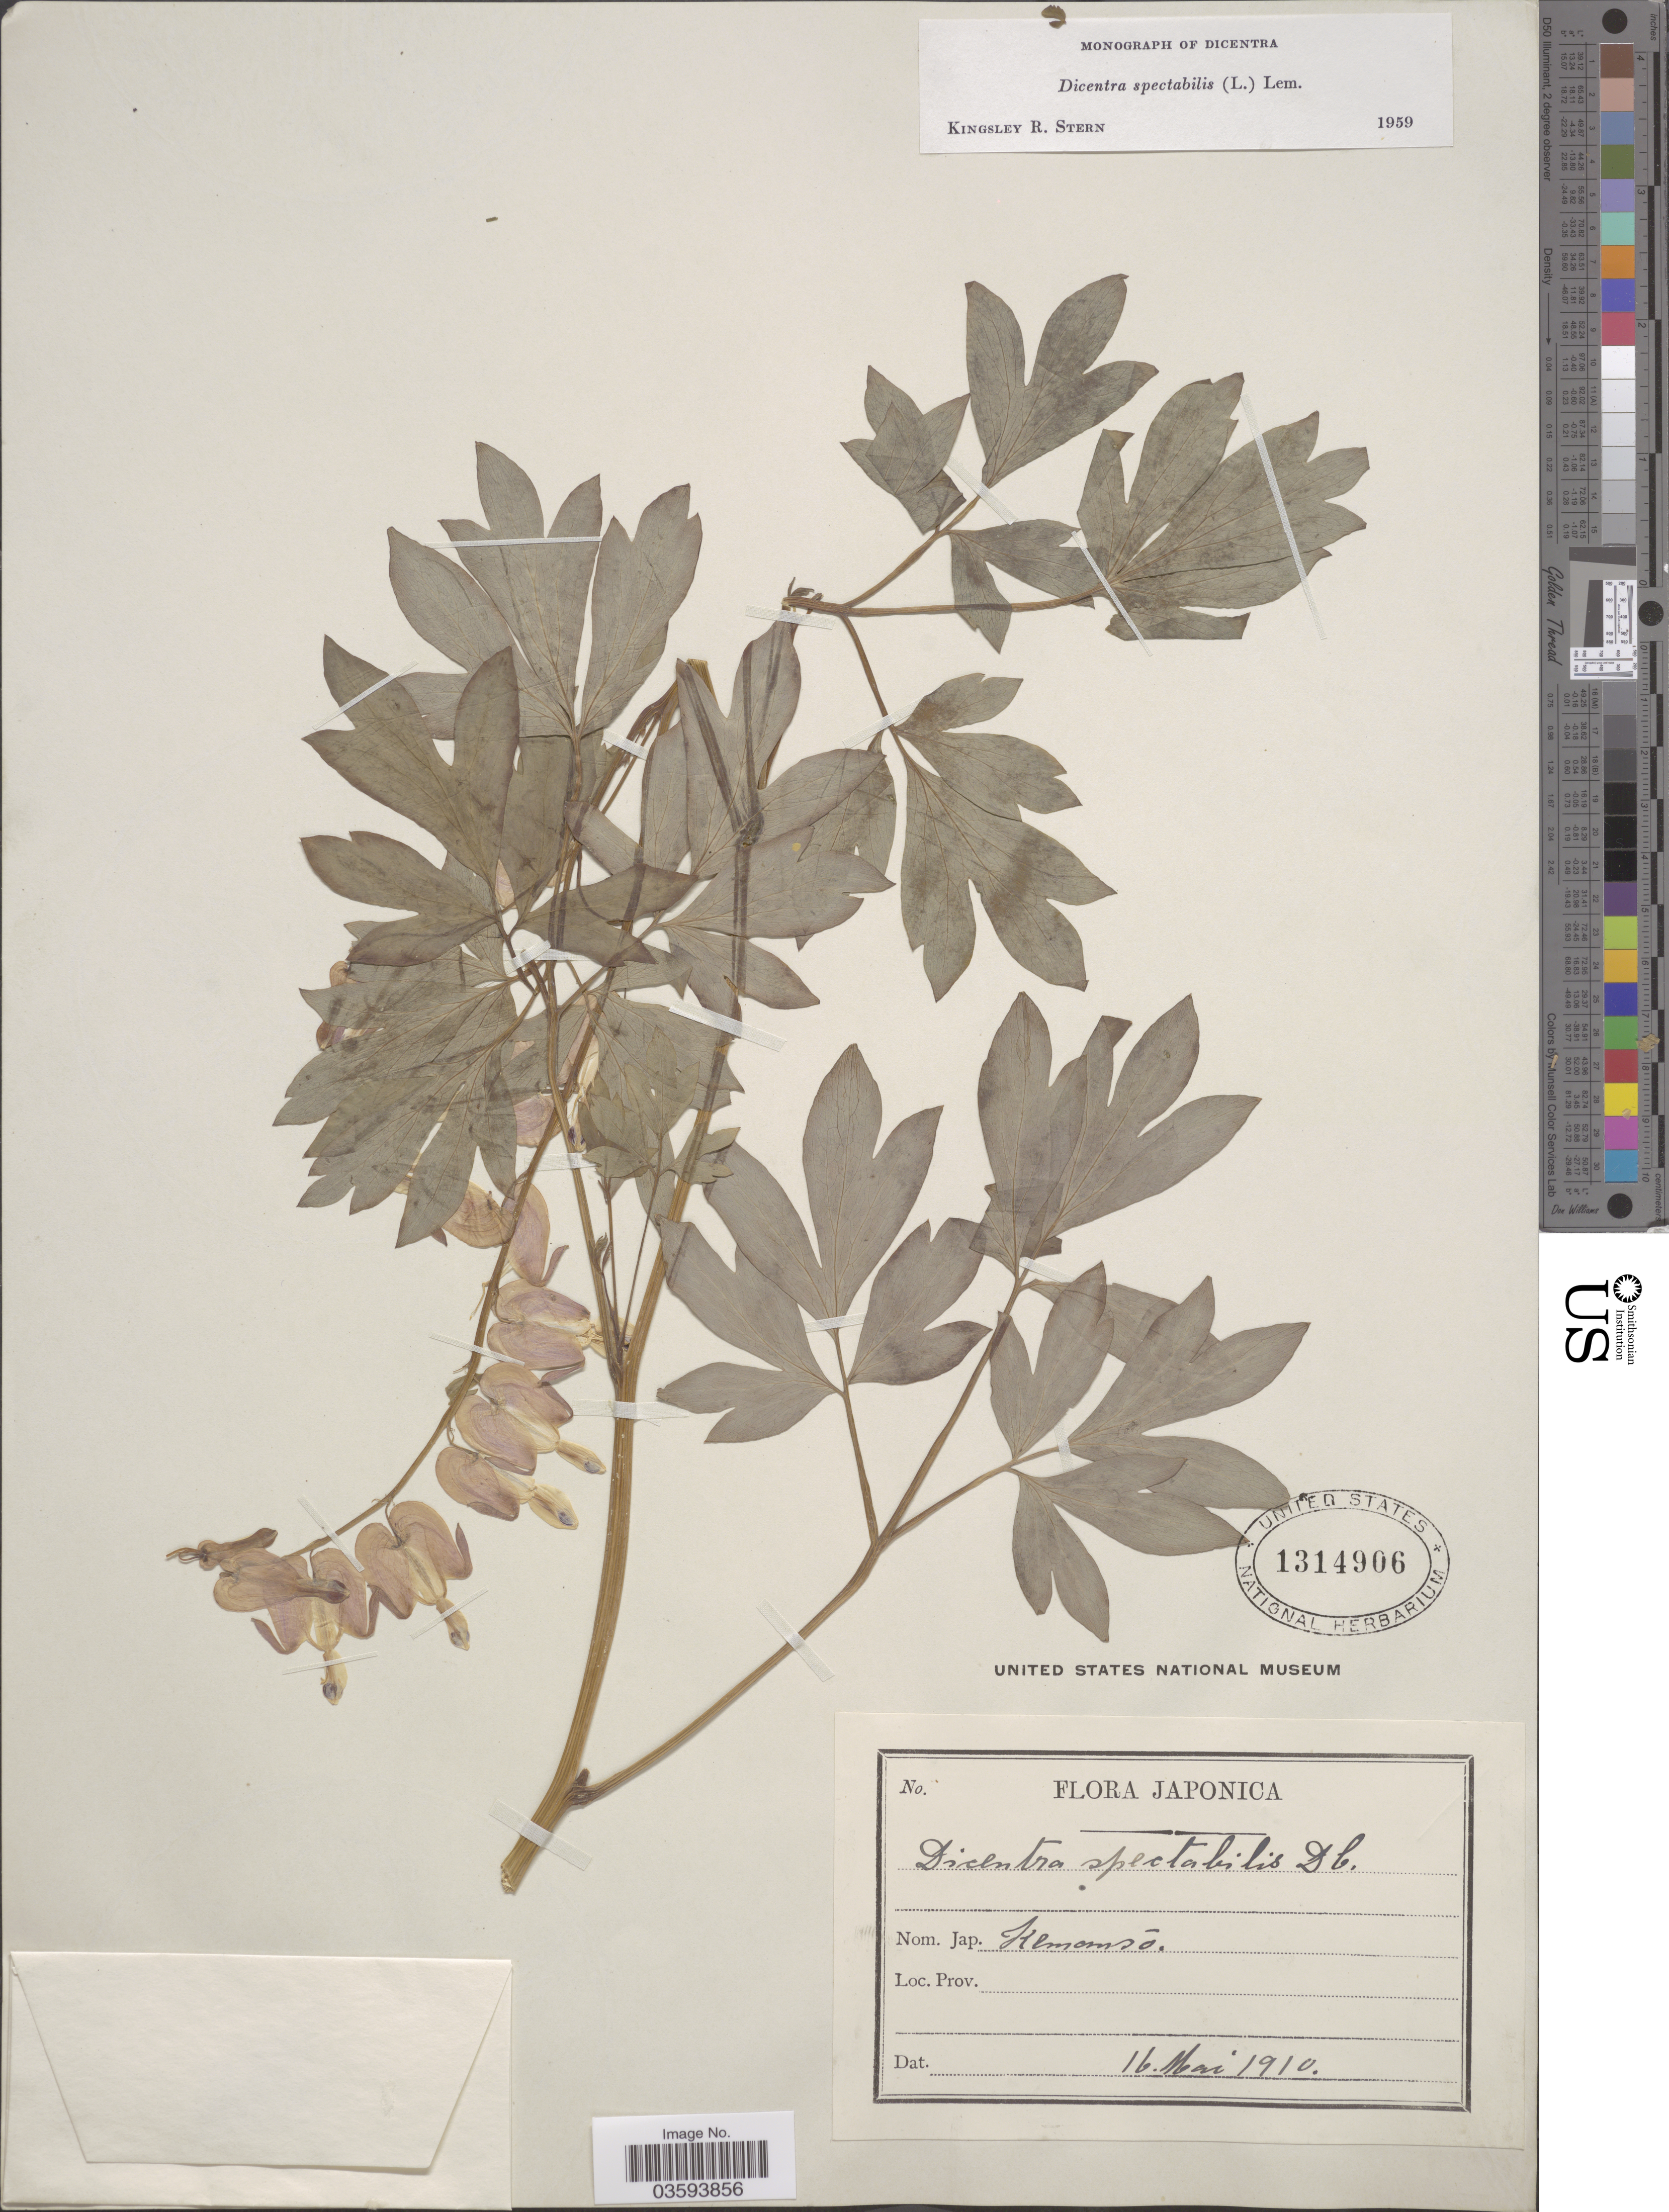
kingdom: Plantae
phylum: Tracheophyta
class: Magnoliopsida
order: Ranunculales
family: Papaveraceae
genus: Lamprocapnos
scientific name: Lamprocapnos spectabilis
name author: (L.) Fukuhara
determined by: Strong, M. T., (US), Smithsonian Institution - National Museum of Natural History (UNITED STATES)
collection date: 1910-05-16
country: Japan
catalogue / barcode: US 1314906